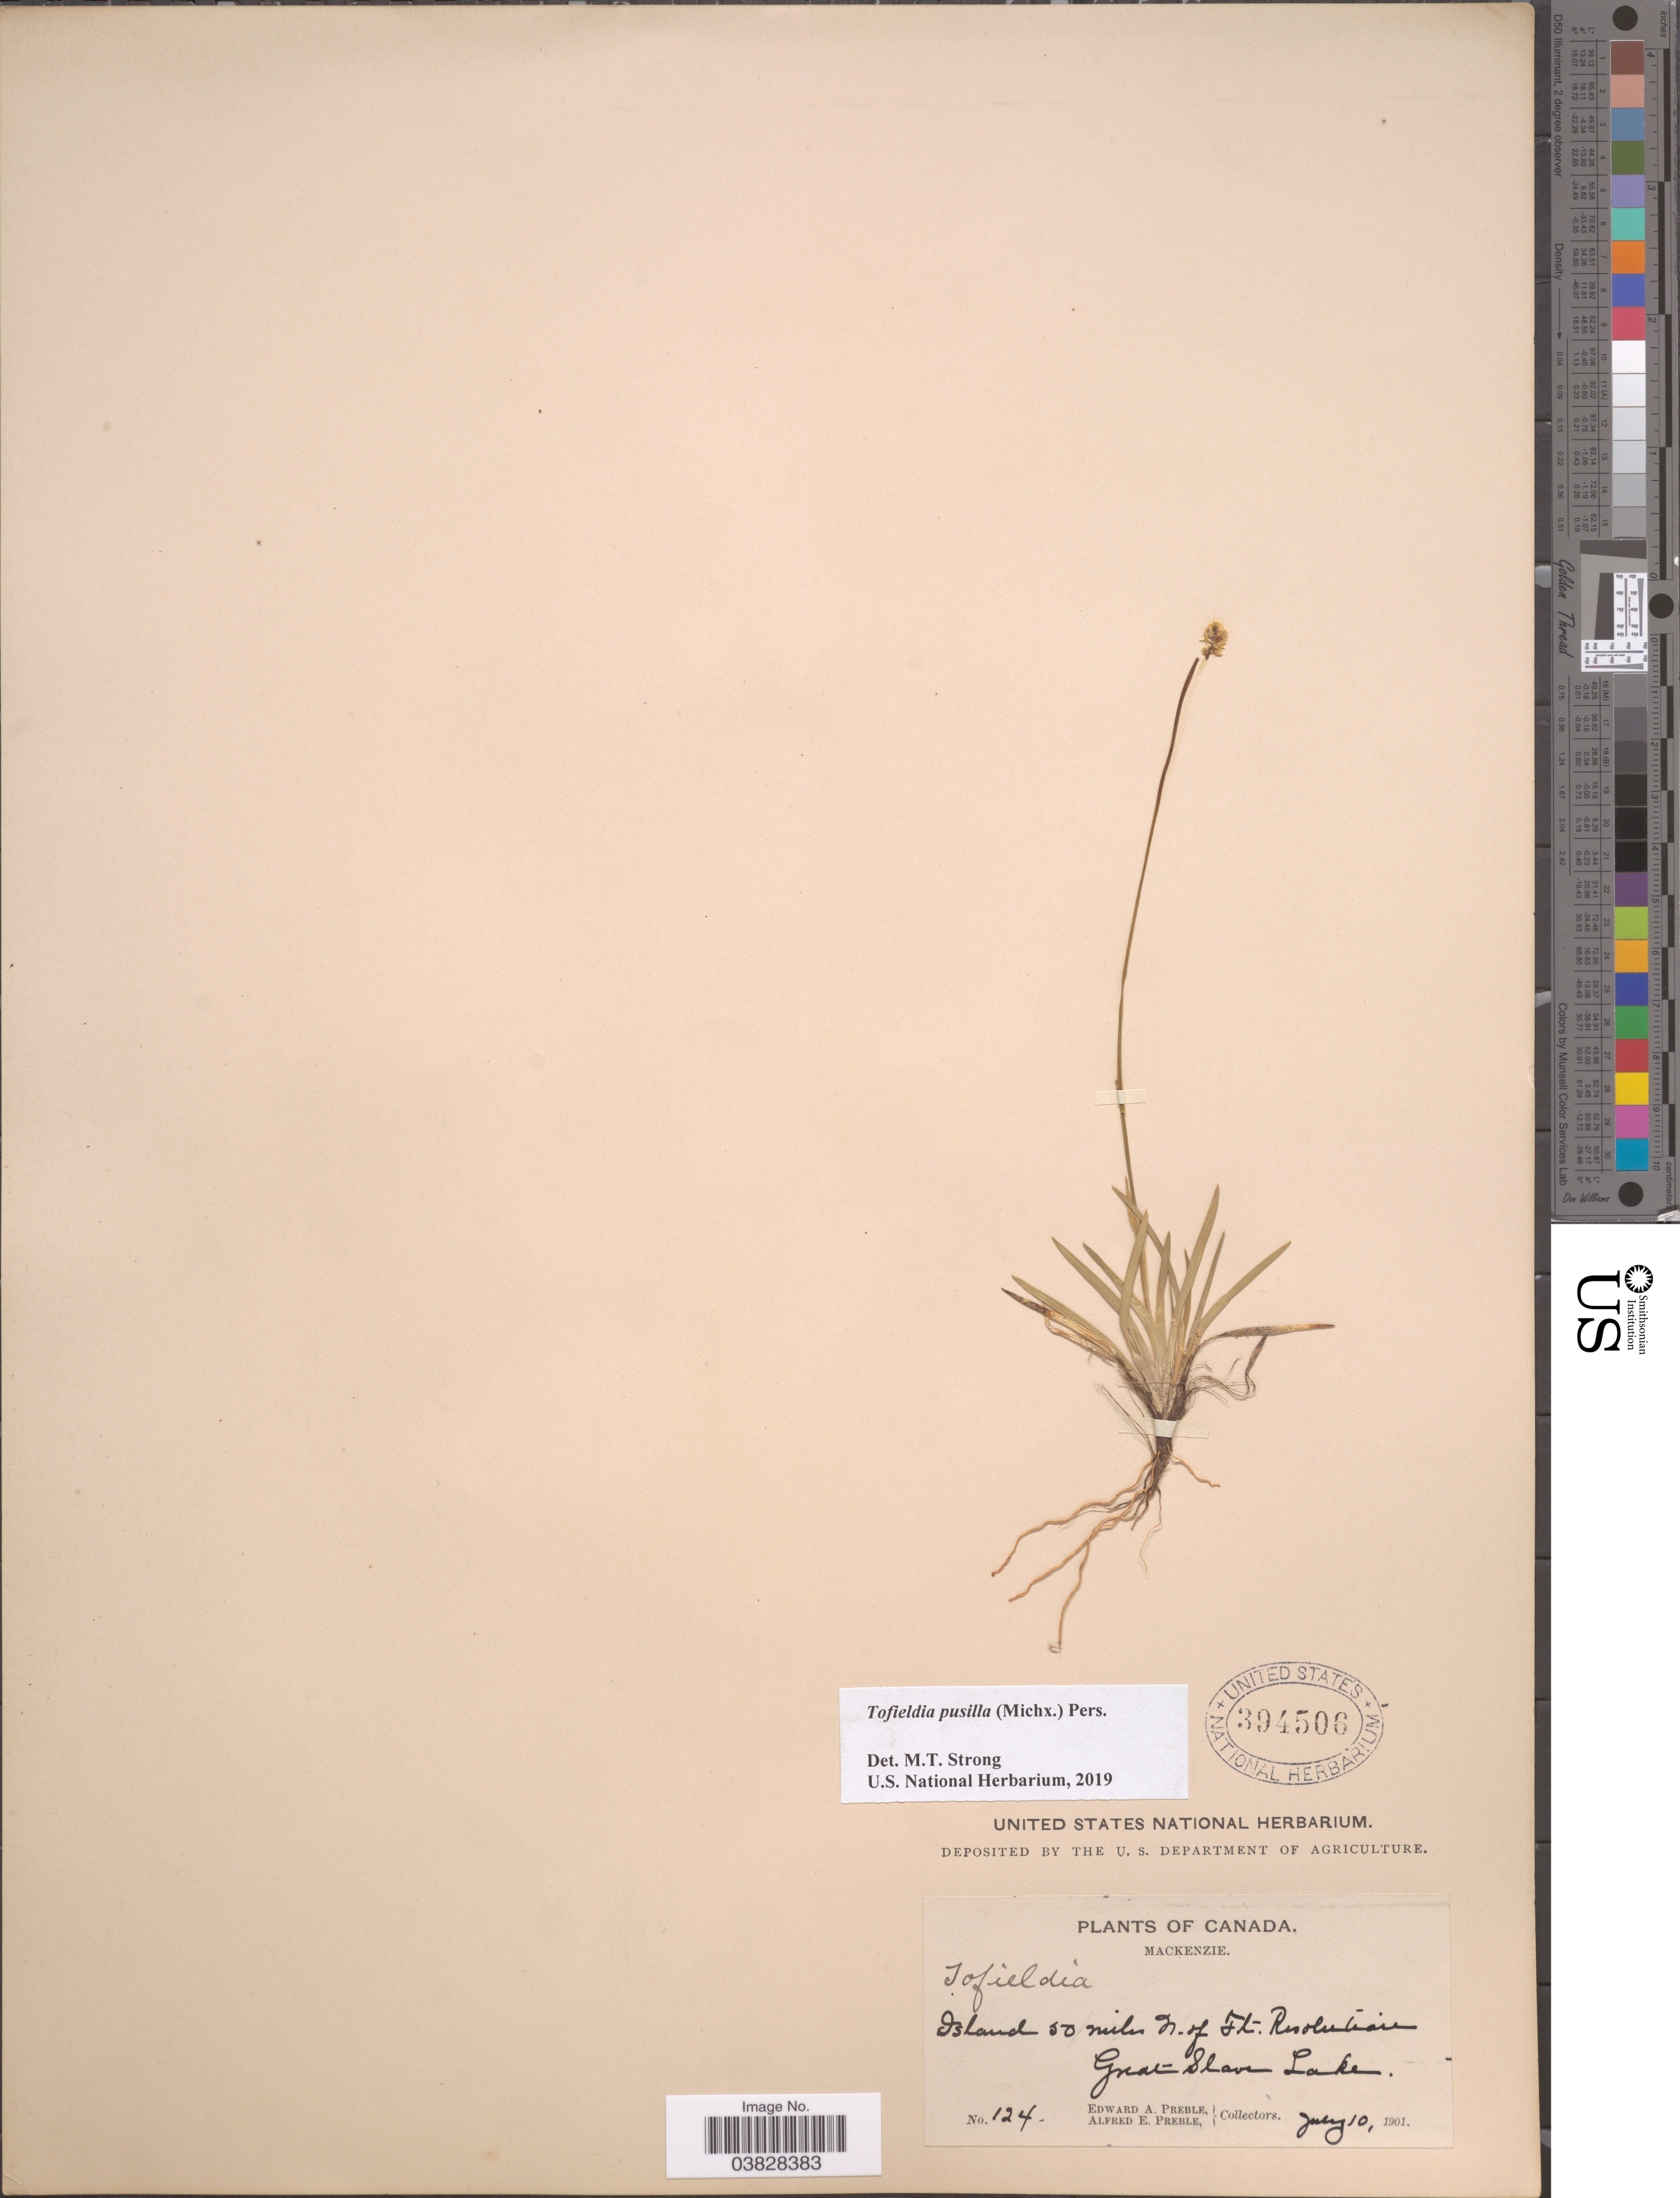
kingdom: Plantae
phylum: Tracheophyta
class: Liliopsida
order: Alismatales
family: Tofieldiaceae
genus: Tofieldia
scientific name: Tofieldia pusilla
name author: (Michx.) Pers.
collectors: E. Preble & A. Preble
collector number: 124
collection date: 1901-07-10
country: Canada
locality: Mackenzie. Island 50 miles N. of Ft. Resolution. Great Slave Lake.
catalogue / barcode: US 394506